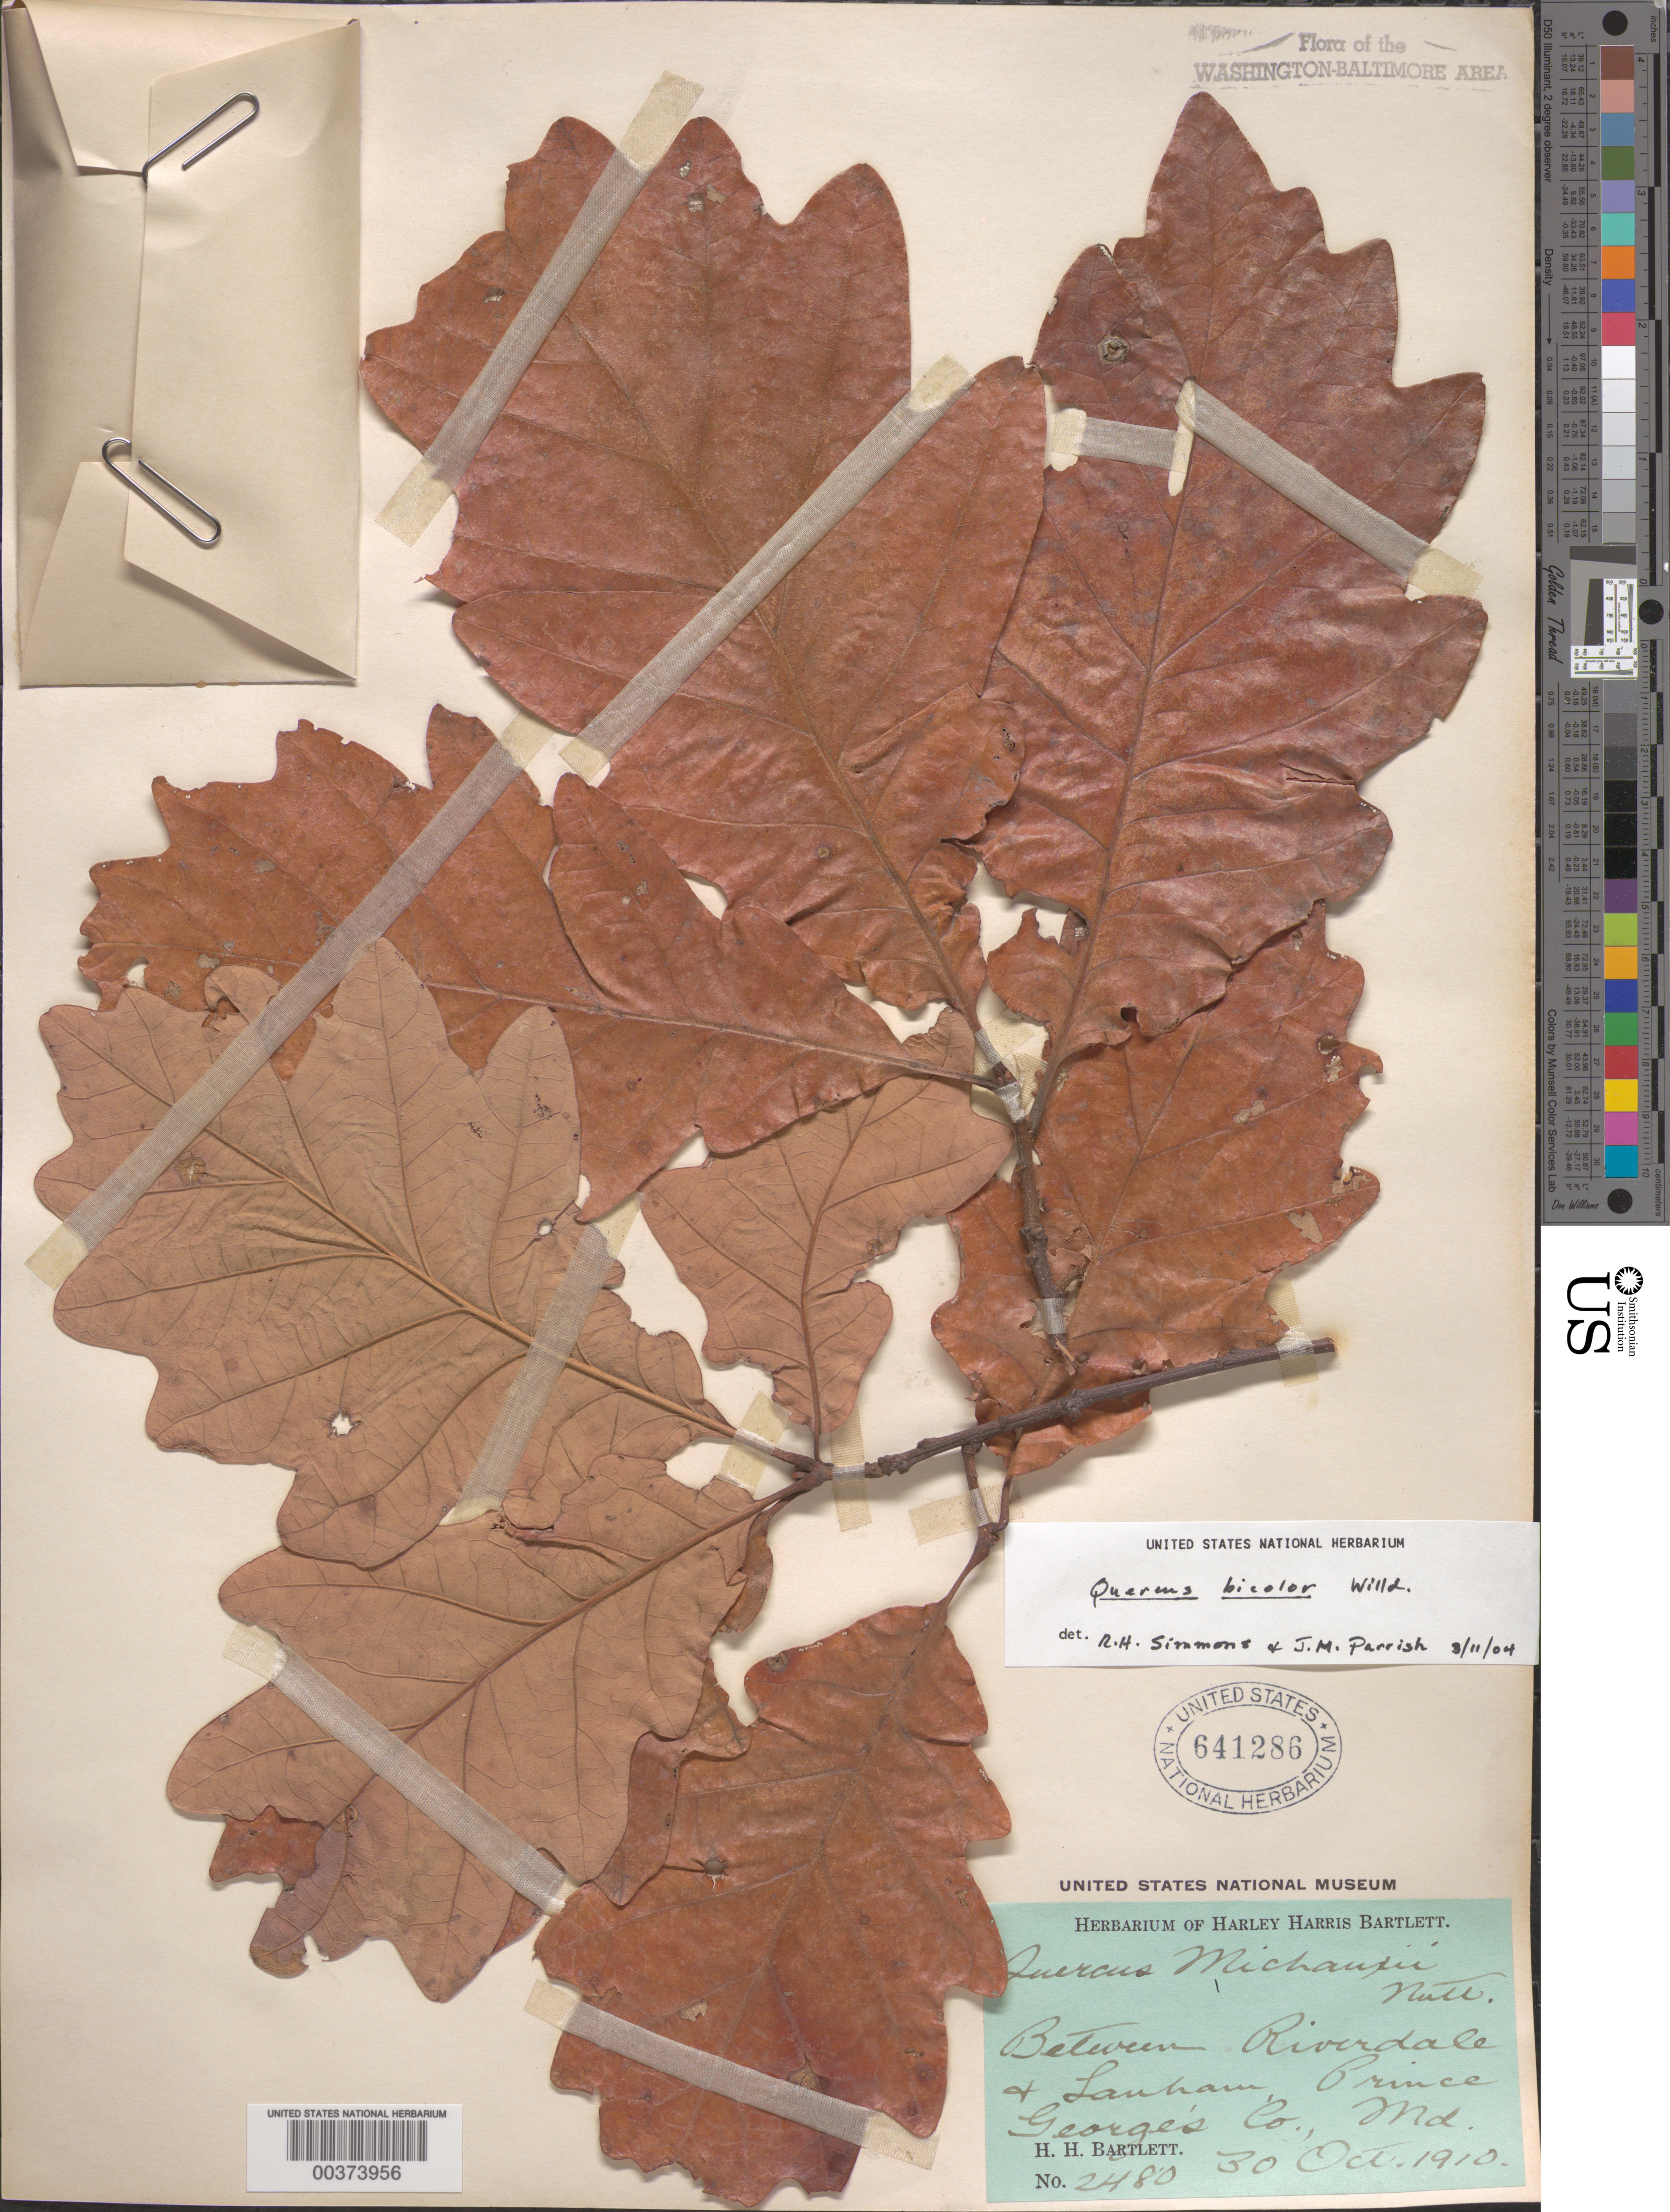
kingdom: Plantae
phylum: Tracheophyta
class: Magnoliopsida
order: Fagales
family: Fagaceae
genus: Quercus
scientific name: Quercus bicolor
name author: Willd.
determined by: Simmons, R. H., (UNITED STATES)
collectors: H. H. Bartlett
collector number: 2480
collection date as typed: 30 Oct 1910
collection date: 1910-10-30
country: United States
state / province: Maryland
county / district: Prince George's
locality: Between Riverdale and Lanham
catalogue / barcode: US 641286